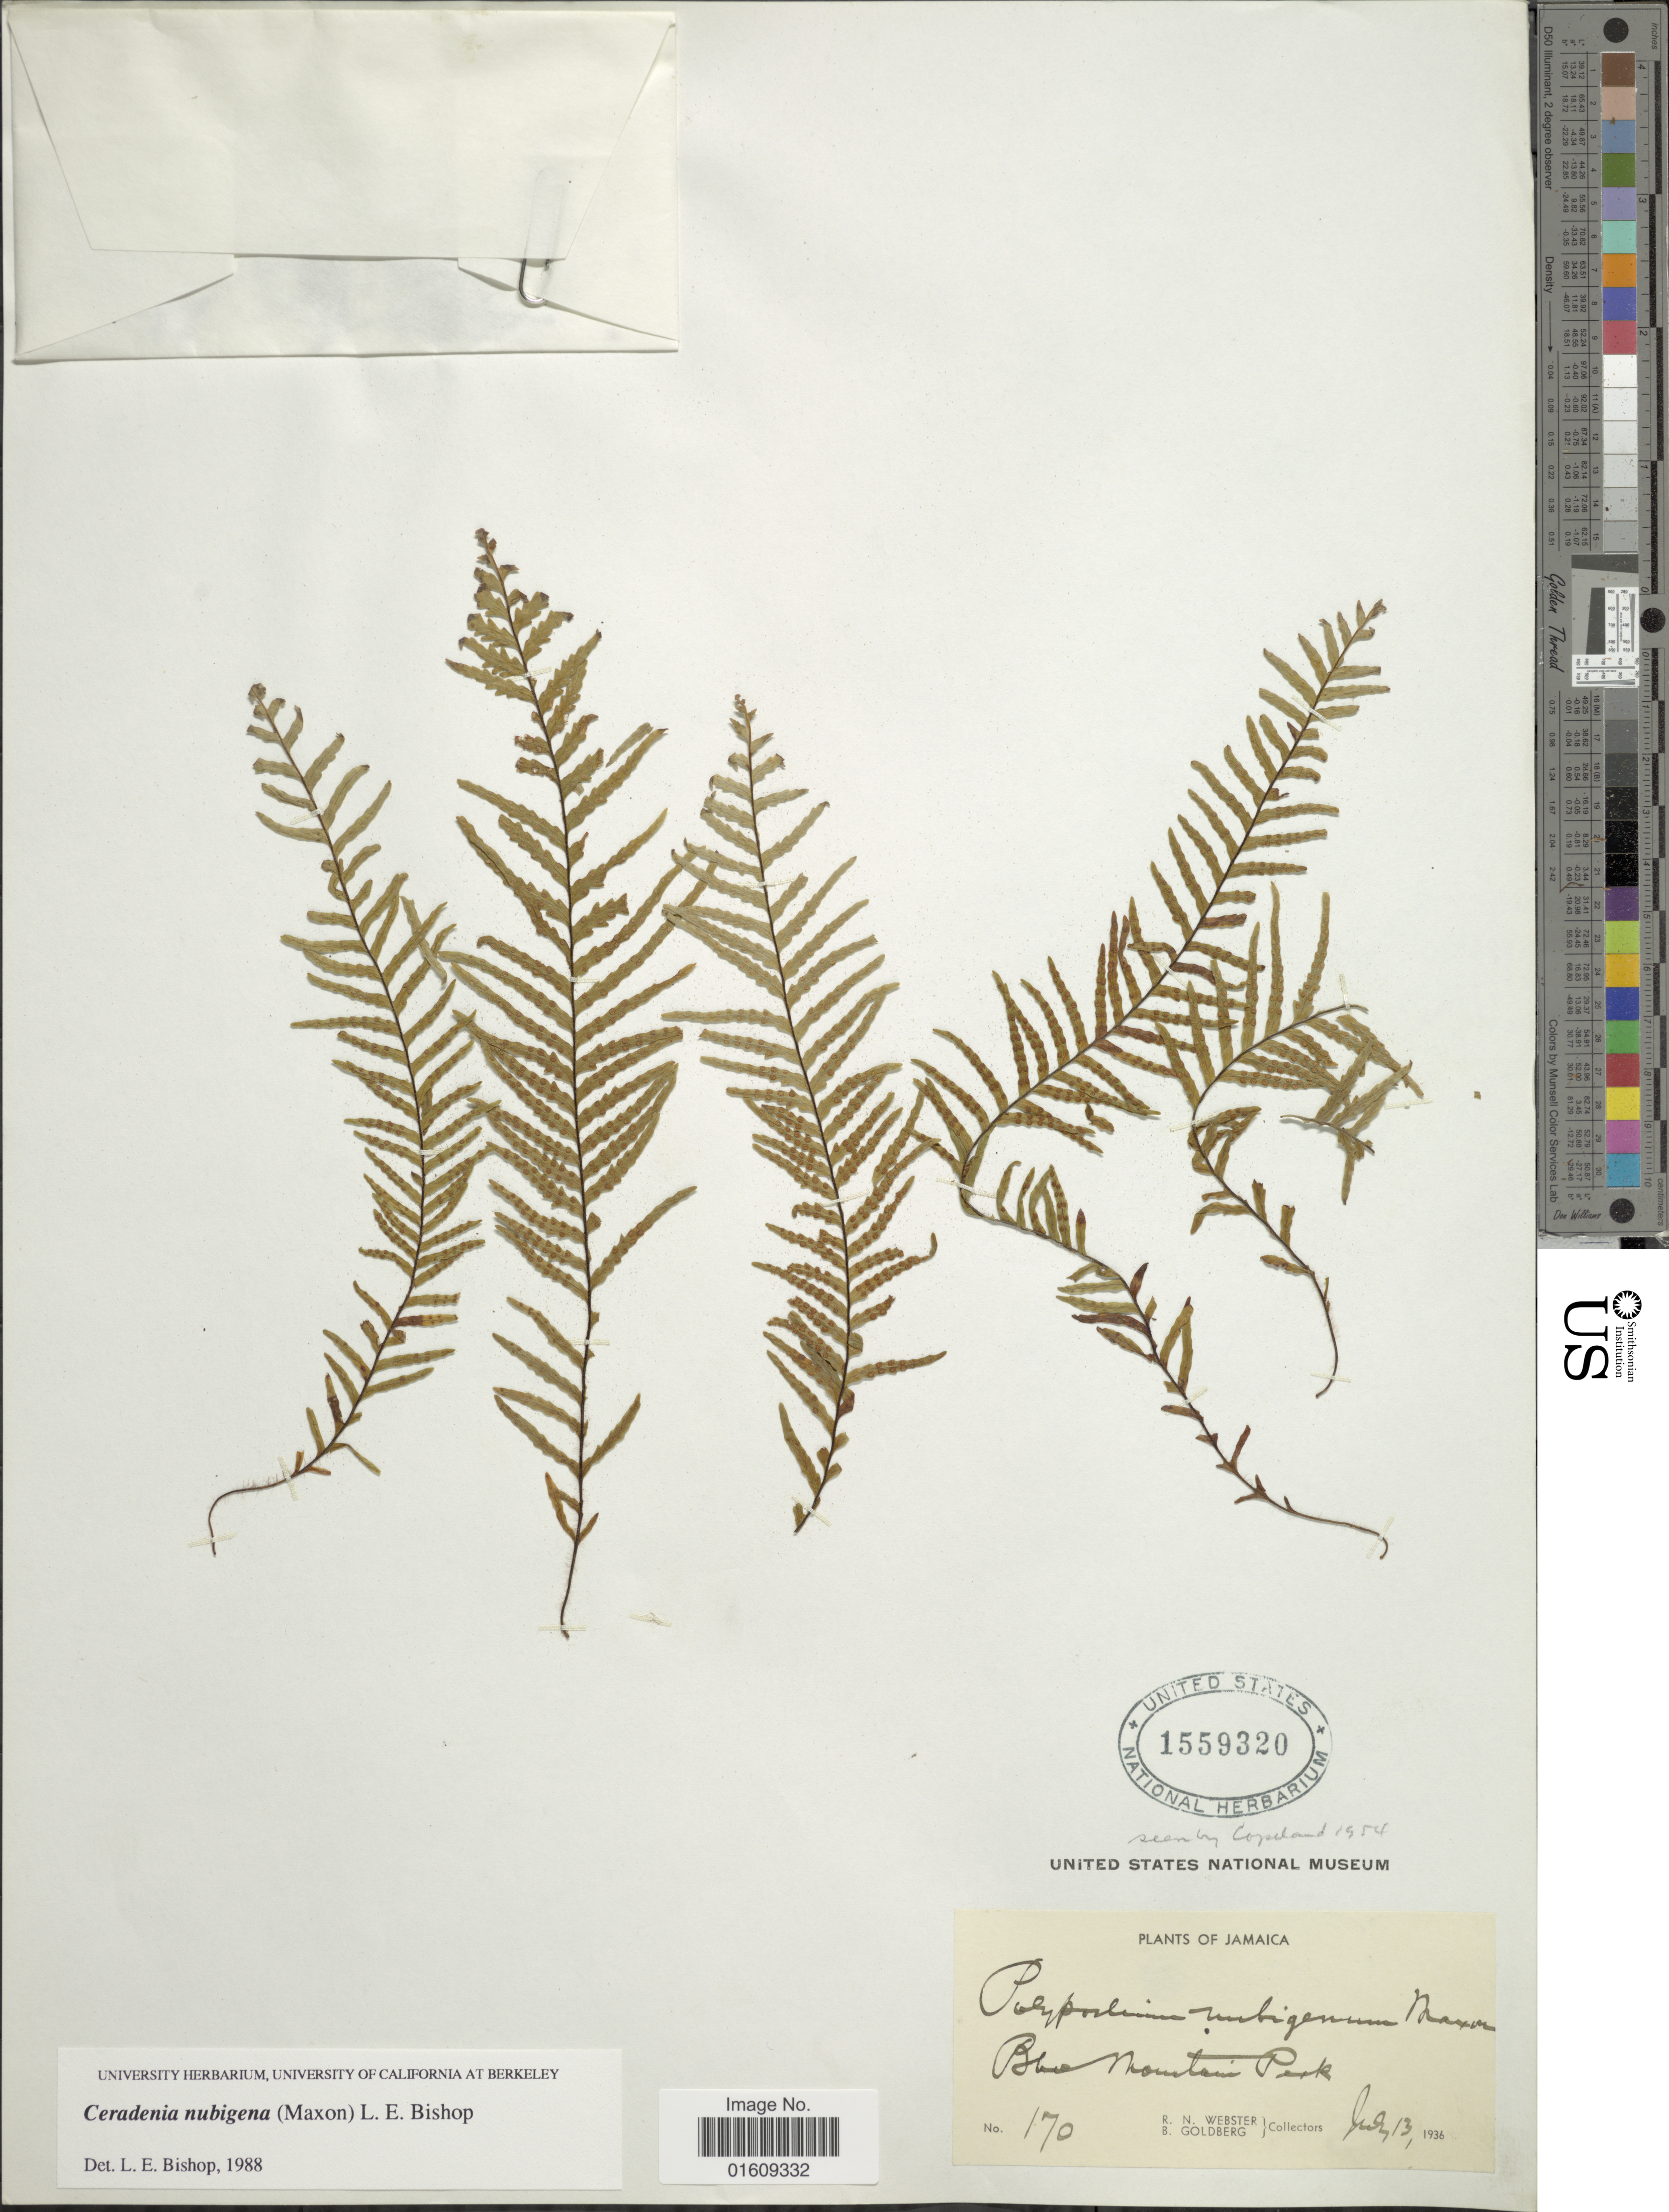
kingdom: Plantae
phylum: Tracheophyta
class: Polypodiopsida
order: Polypodiales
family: Polypodiaceae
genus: Ceradenia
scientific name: Ceradenia nubigena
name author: (Maxon) L.E. Bishop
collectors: R. N. Webster & B. Goldberg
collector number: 170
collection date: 1936-07-13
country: Jamaica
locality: Jamaica, Blue Mountain Peak.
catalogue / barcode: US 1559320